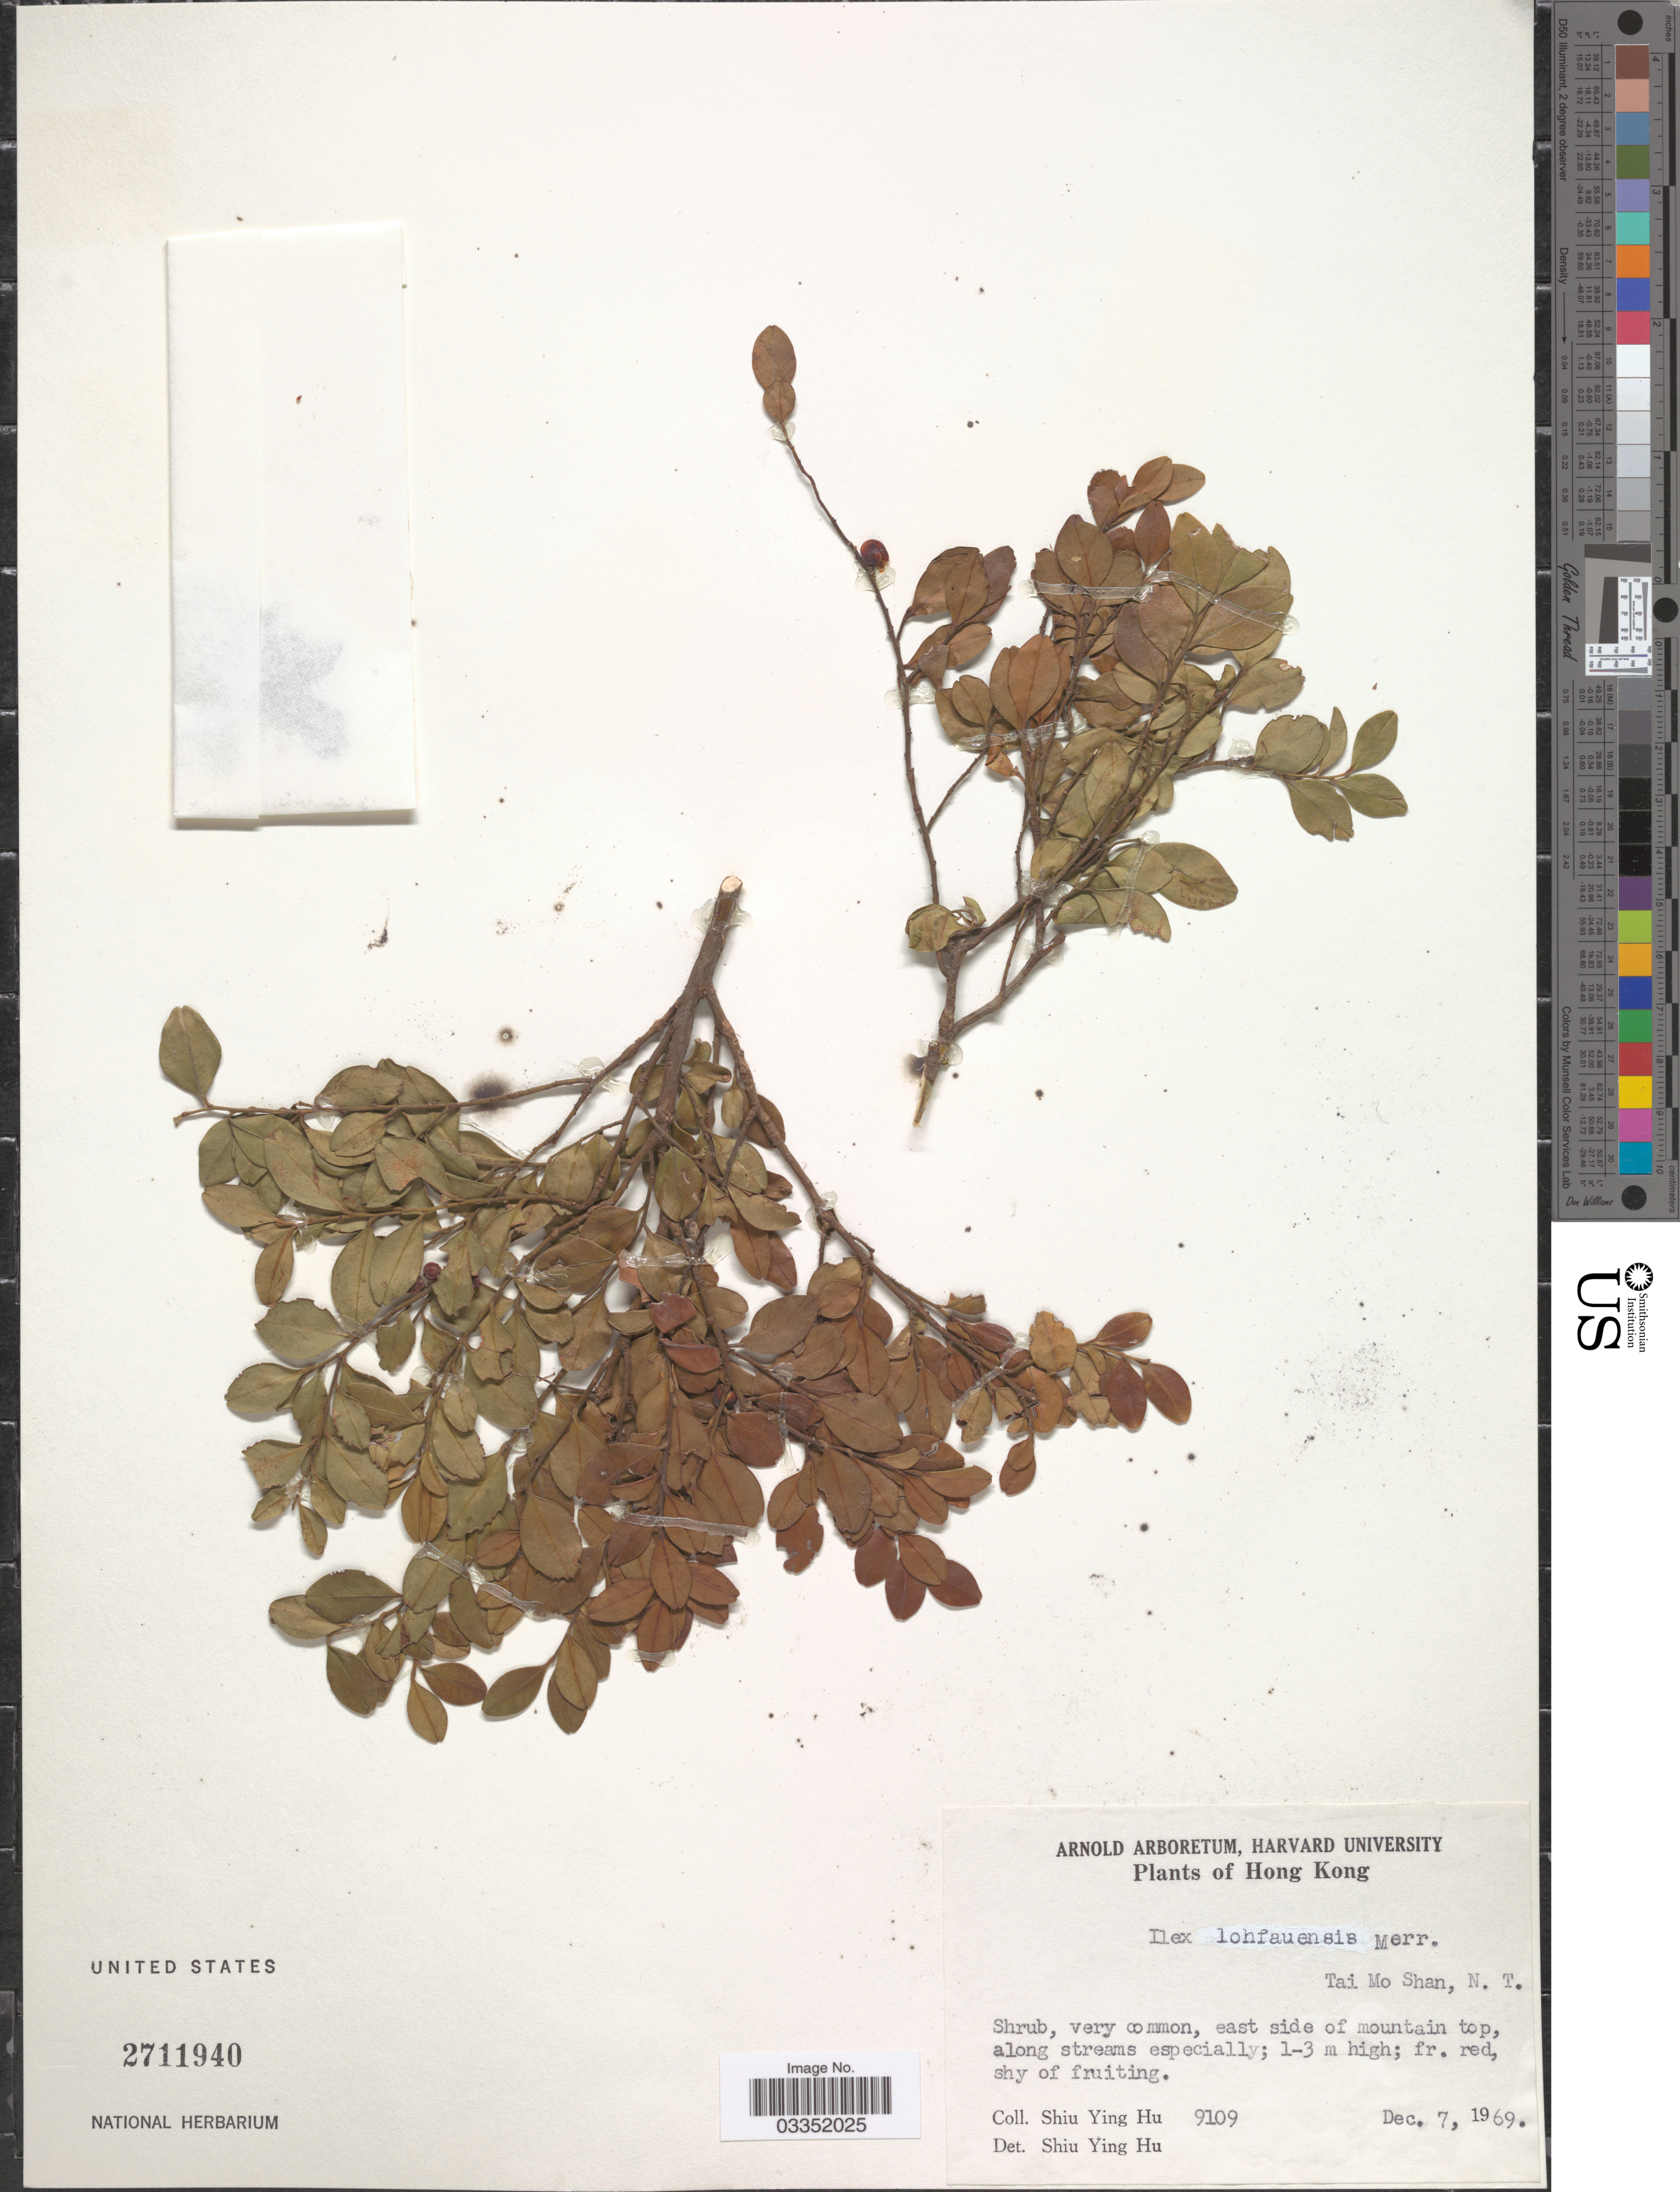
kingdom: Plantae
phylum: Tracheophyta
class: Magnoliopsida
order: Aquifoliales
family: Aquifoliaceae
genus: Ilex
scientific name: Ilex lohfauensis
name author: Merr.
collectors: S. Y. Hu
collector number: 9109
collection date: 1969-12-07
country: China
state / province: Hong Kong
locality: Tai Mo Shan, N.T.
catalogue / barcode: US 2711940